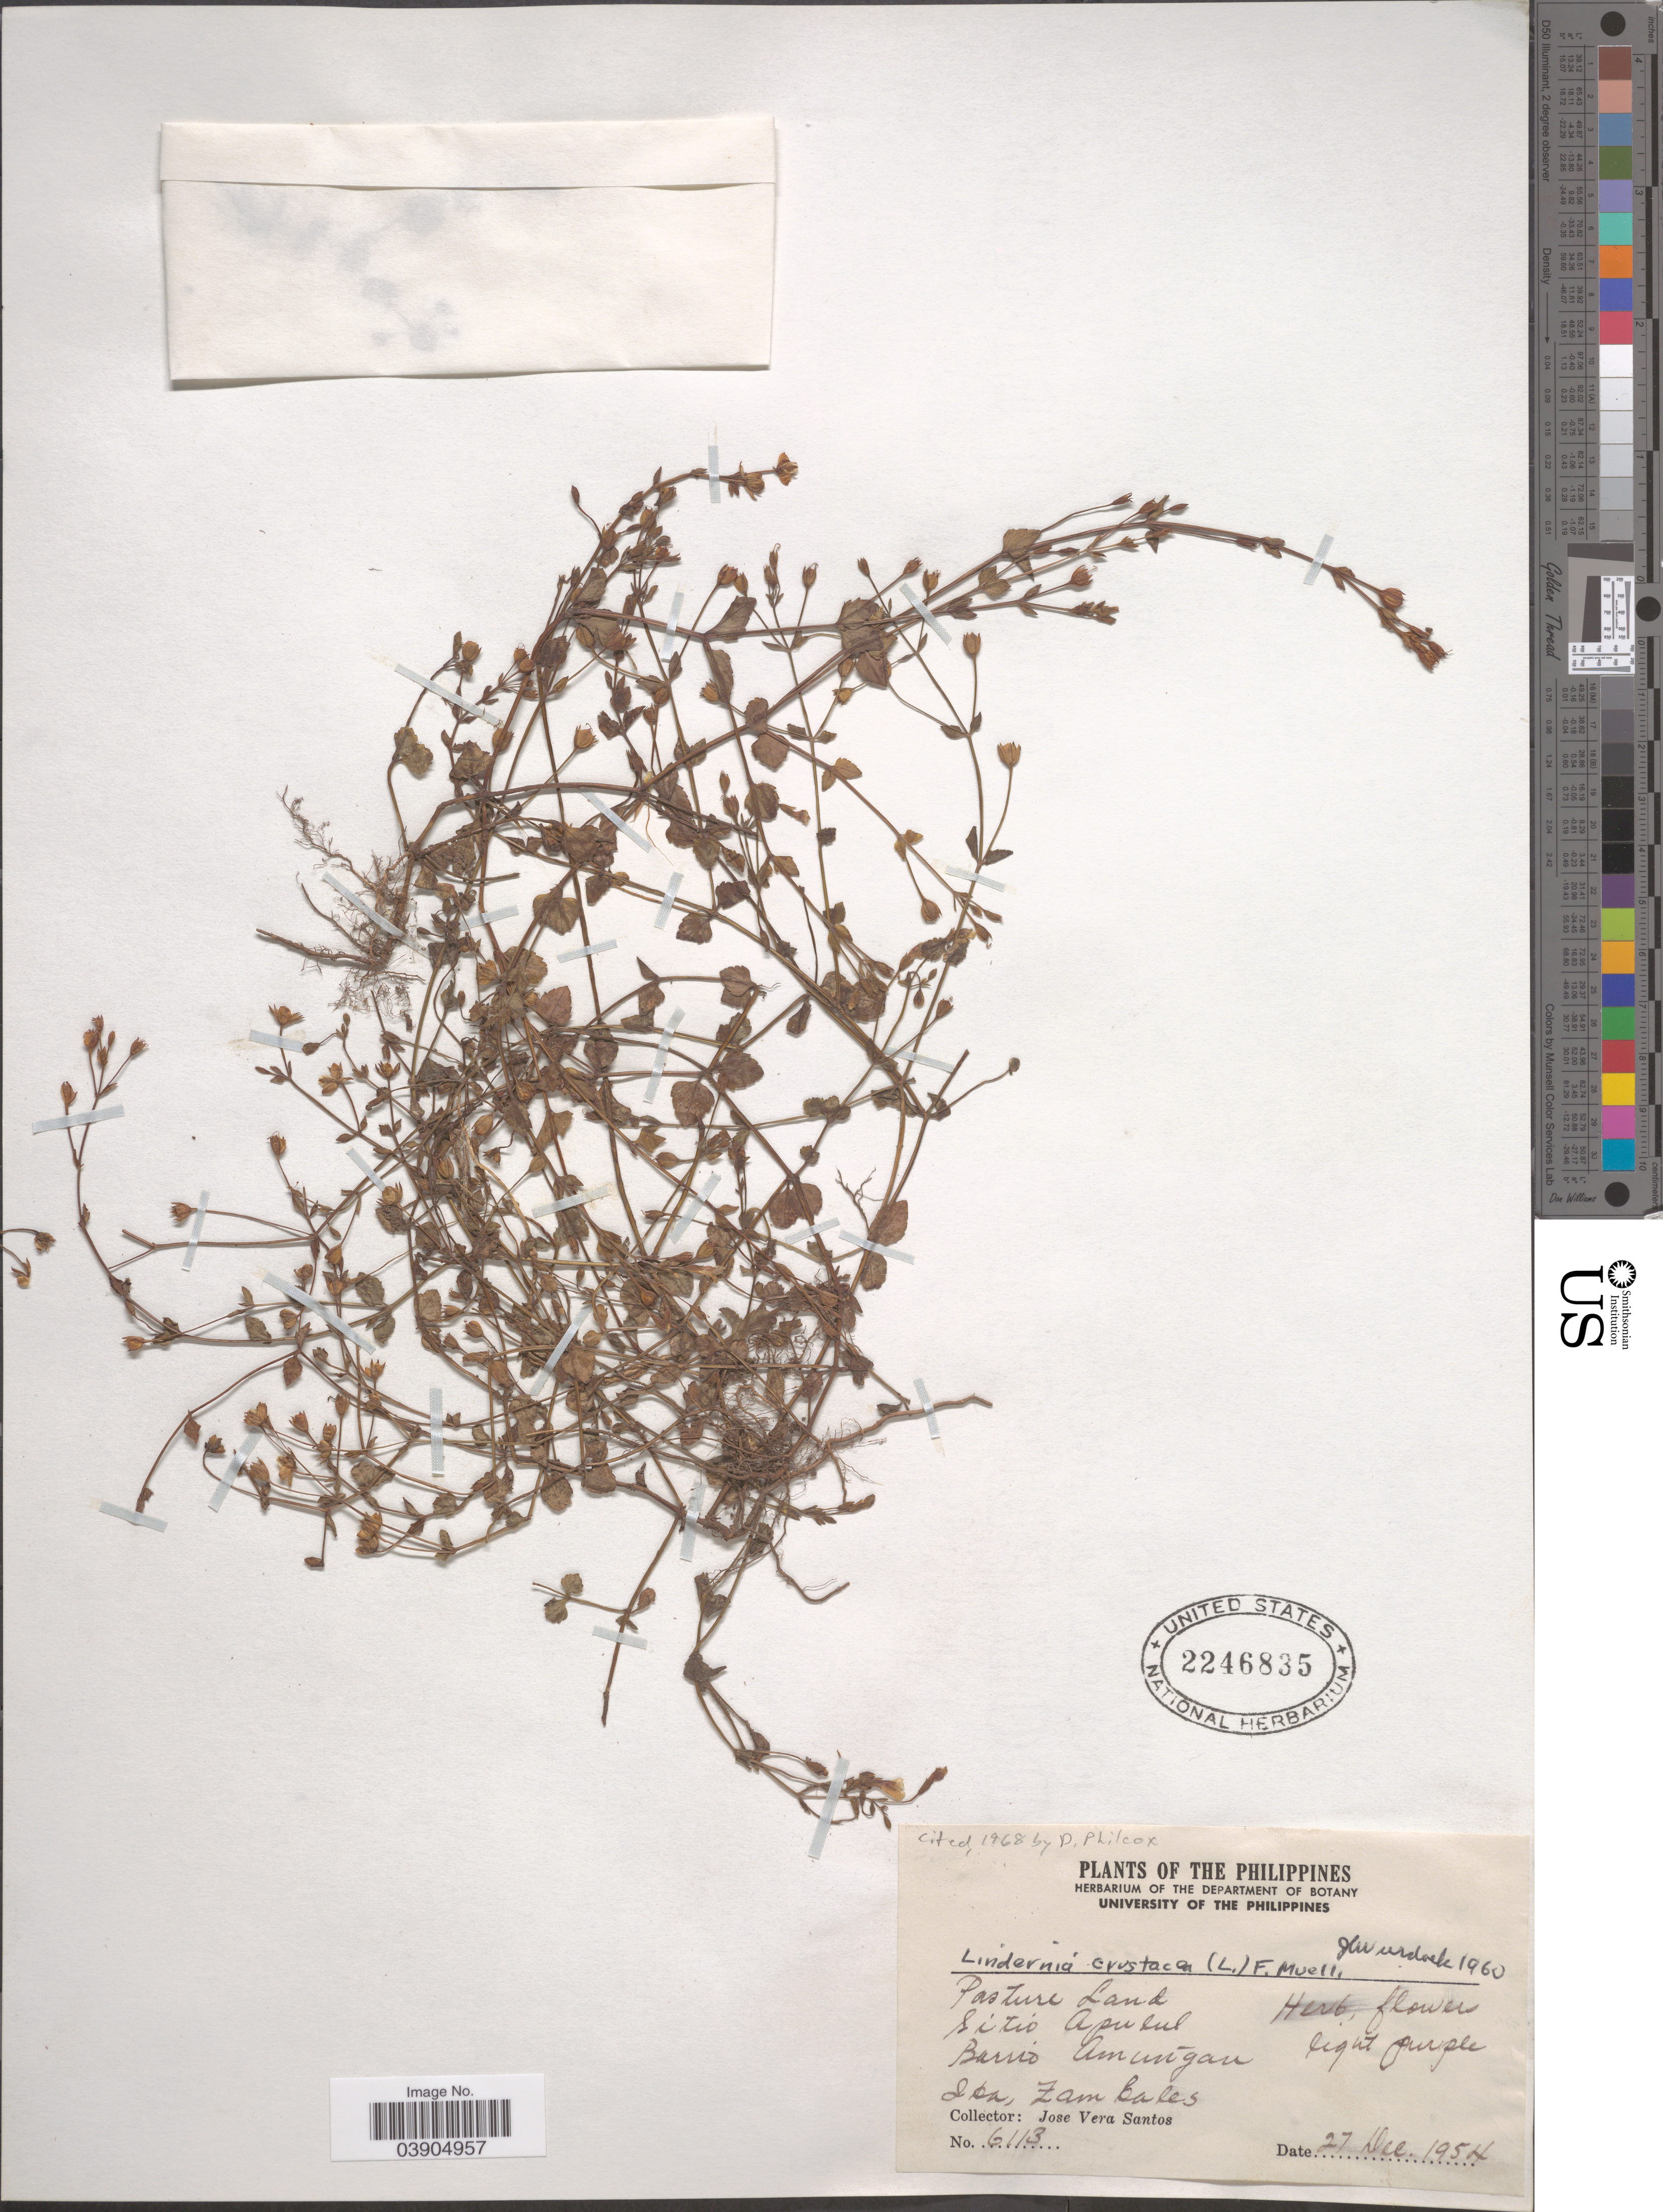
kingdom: Plantae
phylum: Tracheophyta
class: Magnoliopsida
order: Lamiales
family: Linderniaceae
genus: Lindernia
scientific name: Lindernia crustacea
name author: (L.) F. Muell.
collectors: J. V. Santos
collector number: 6113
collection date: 1954-12-27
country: Philippines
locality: Pasture Land. Sitio Apulul. Barrio Amungan, Iba, Zambales.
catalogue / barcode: US 2246835